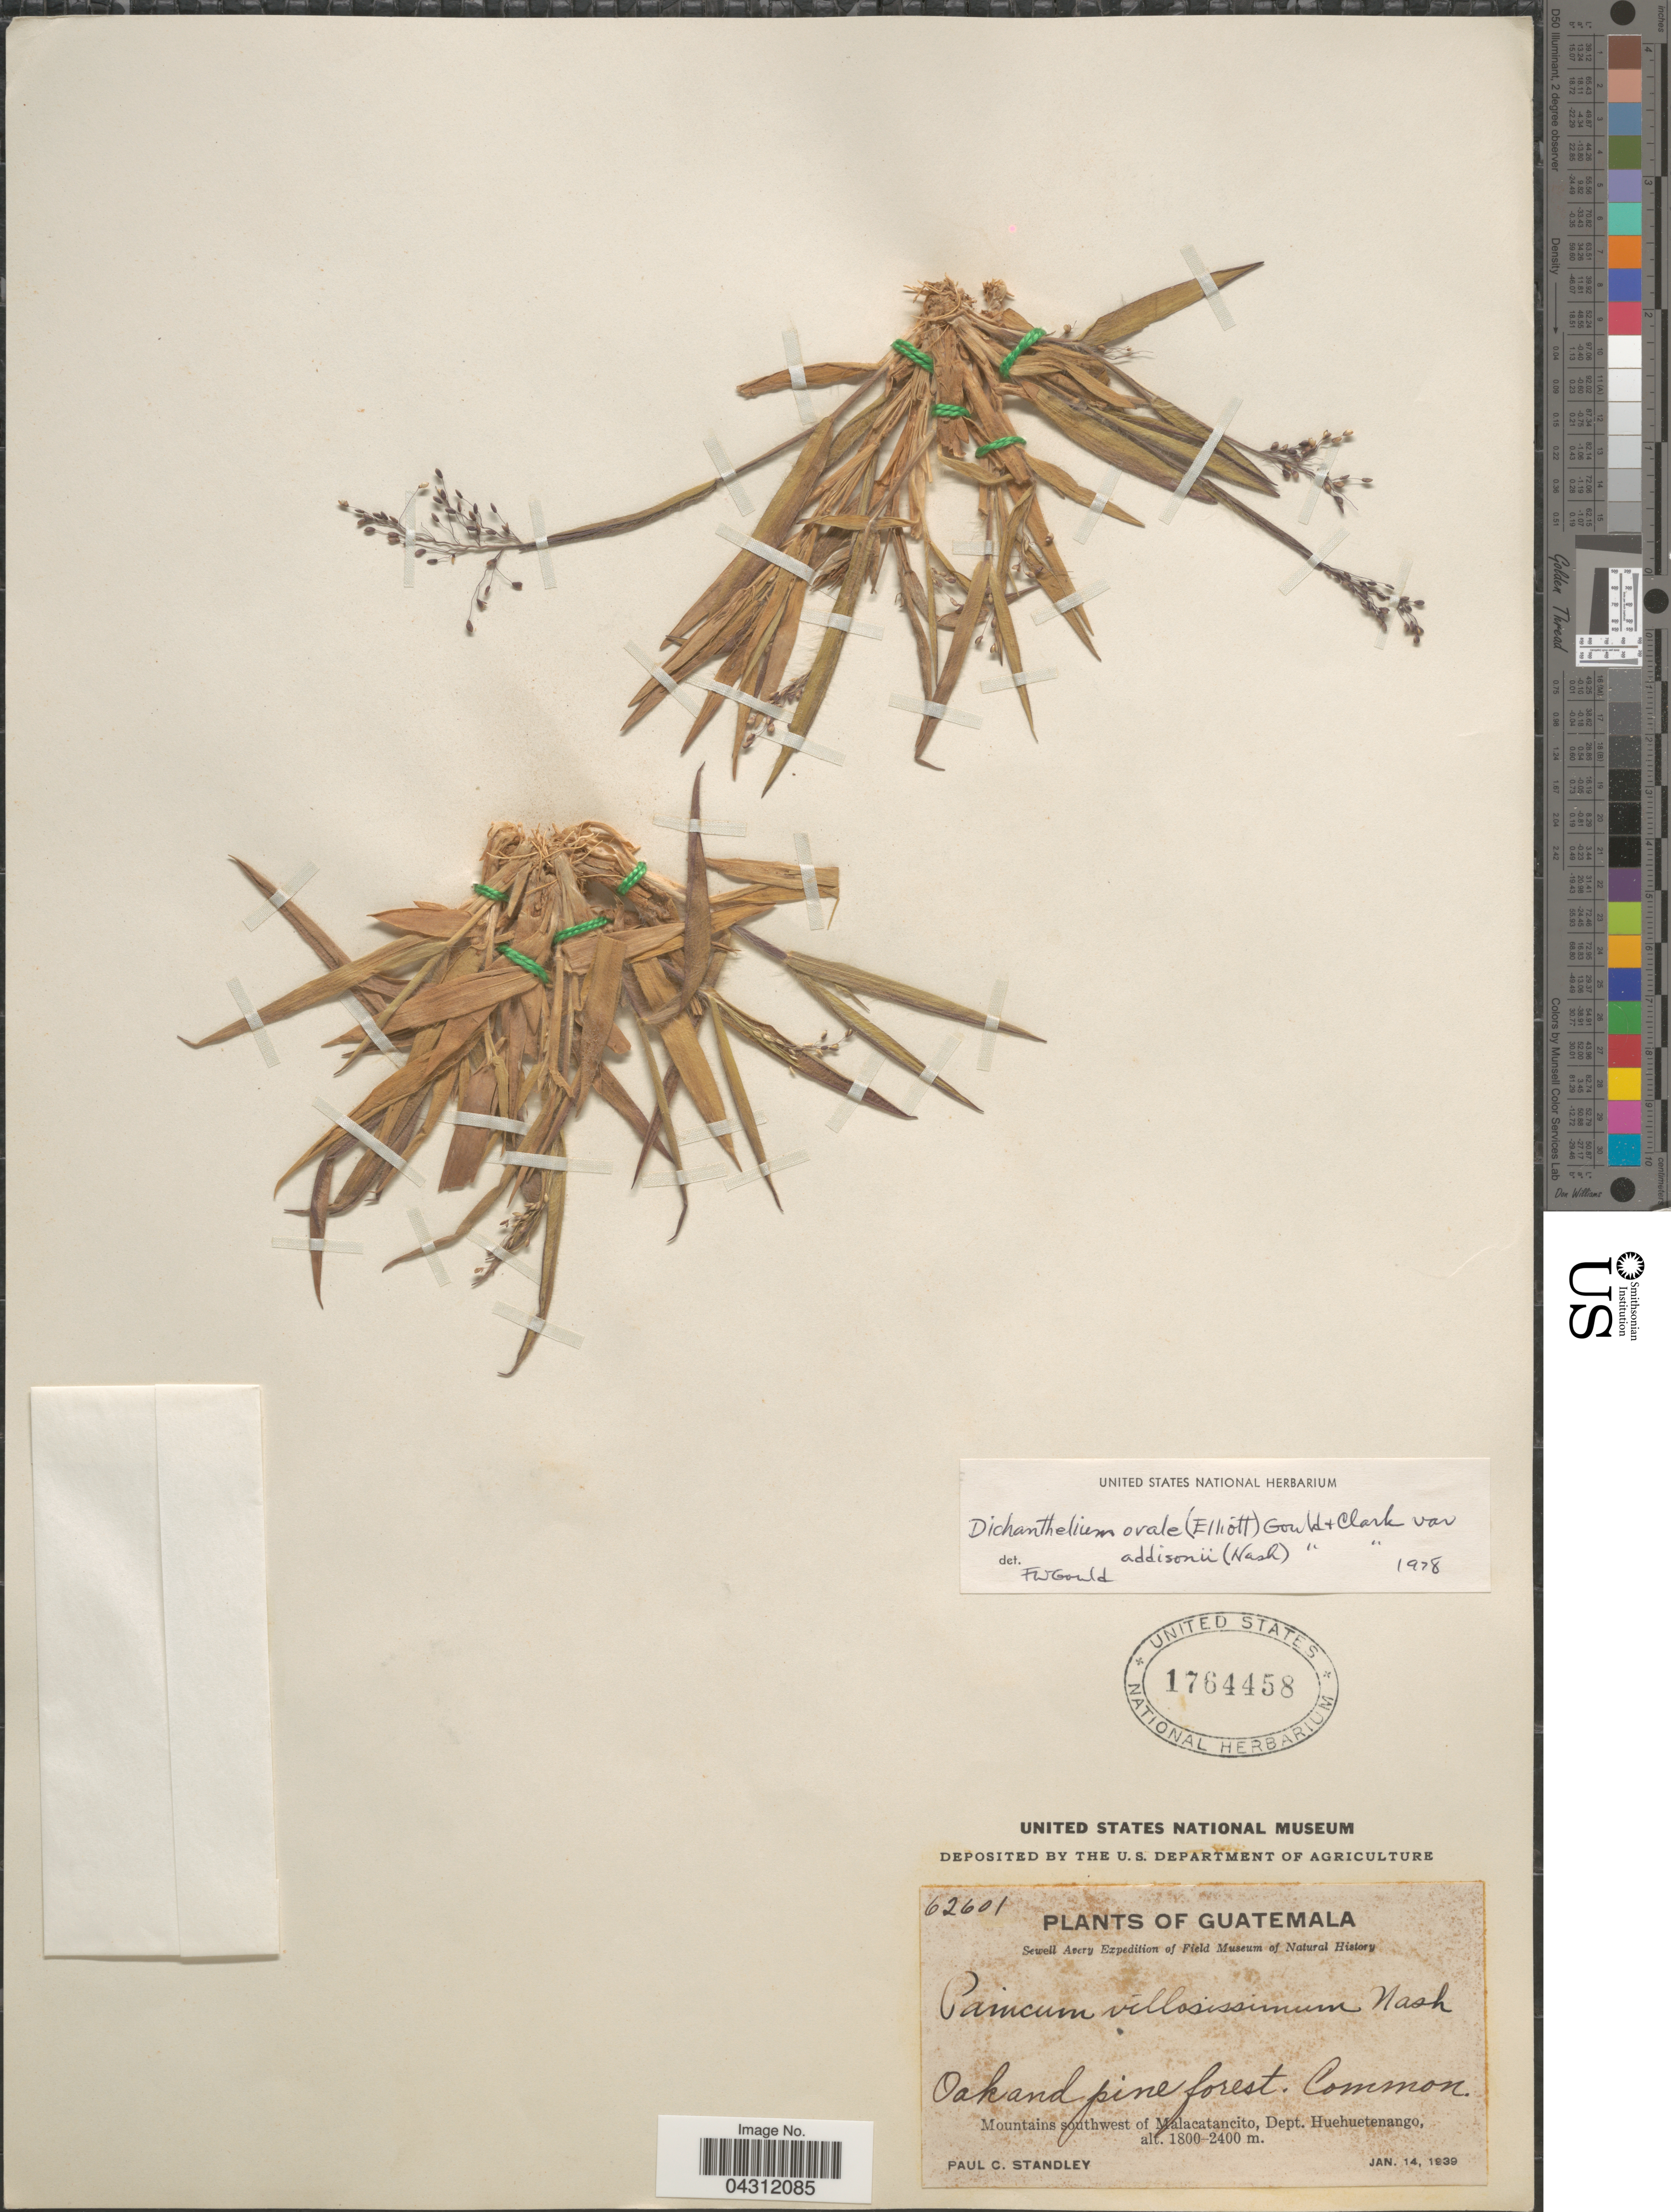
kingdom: Plantae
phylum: Tracheophyta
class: Liliopsida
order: Poales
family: Poaceae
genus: Dichanthelium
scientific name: Dichanthelium acuminatum var. acuminatum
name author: (Sw.) Gould & C.A. Clark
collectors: P. C. Standley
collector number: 62601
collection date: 1939-01-14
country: Guatemala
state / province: Huehuetenango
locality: Sewell Avery Expedition of Field Museum of Natural History. Mountains southwest of Malacatancito, Dept. Huehuetenango.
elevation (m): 1800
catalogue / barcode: US 1764458